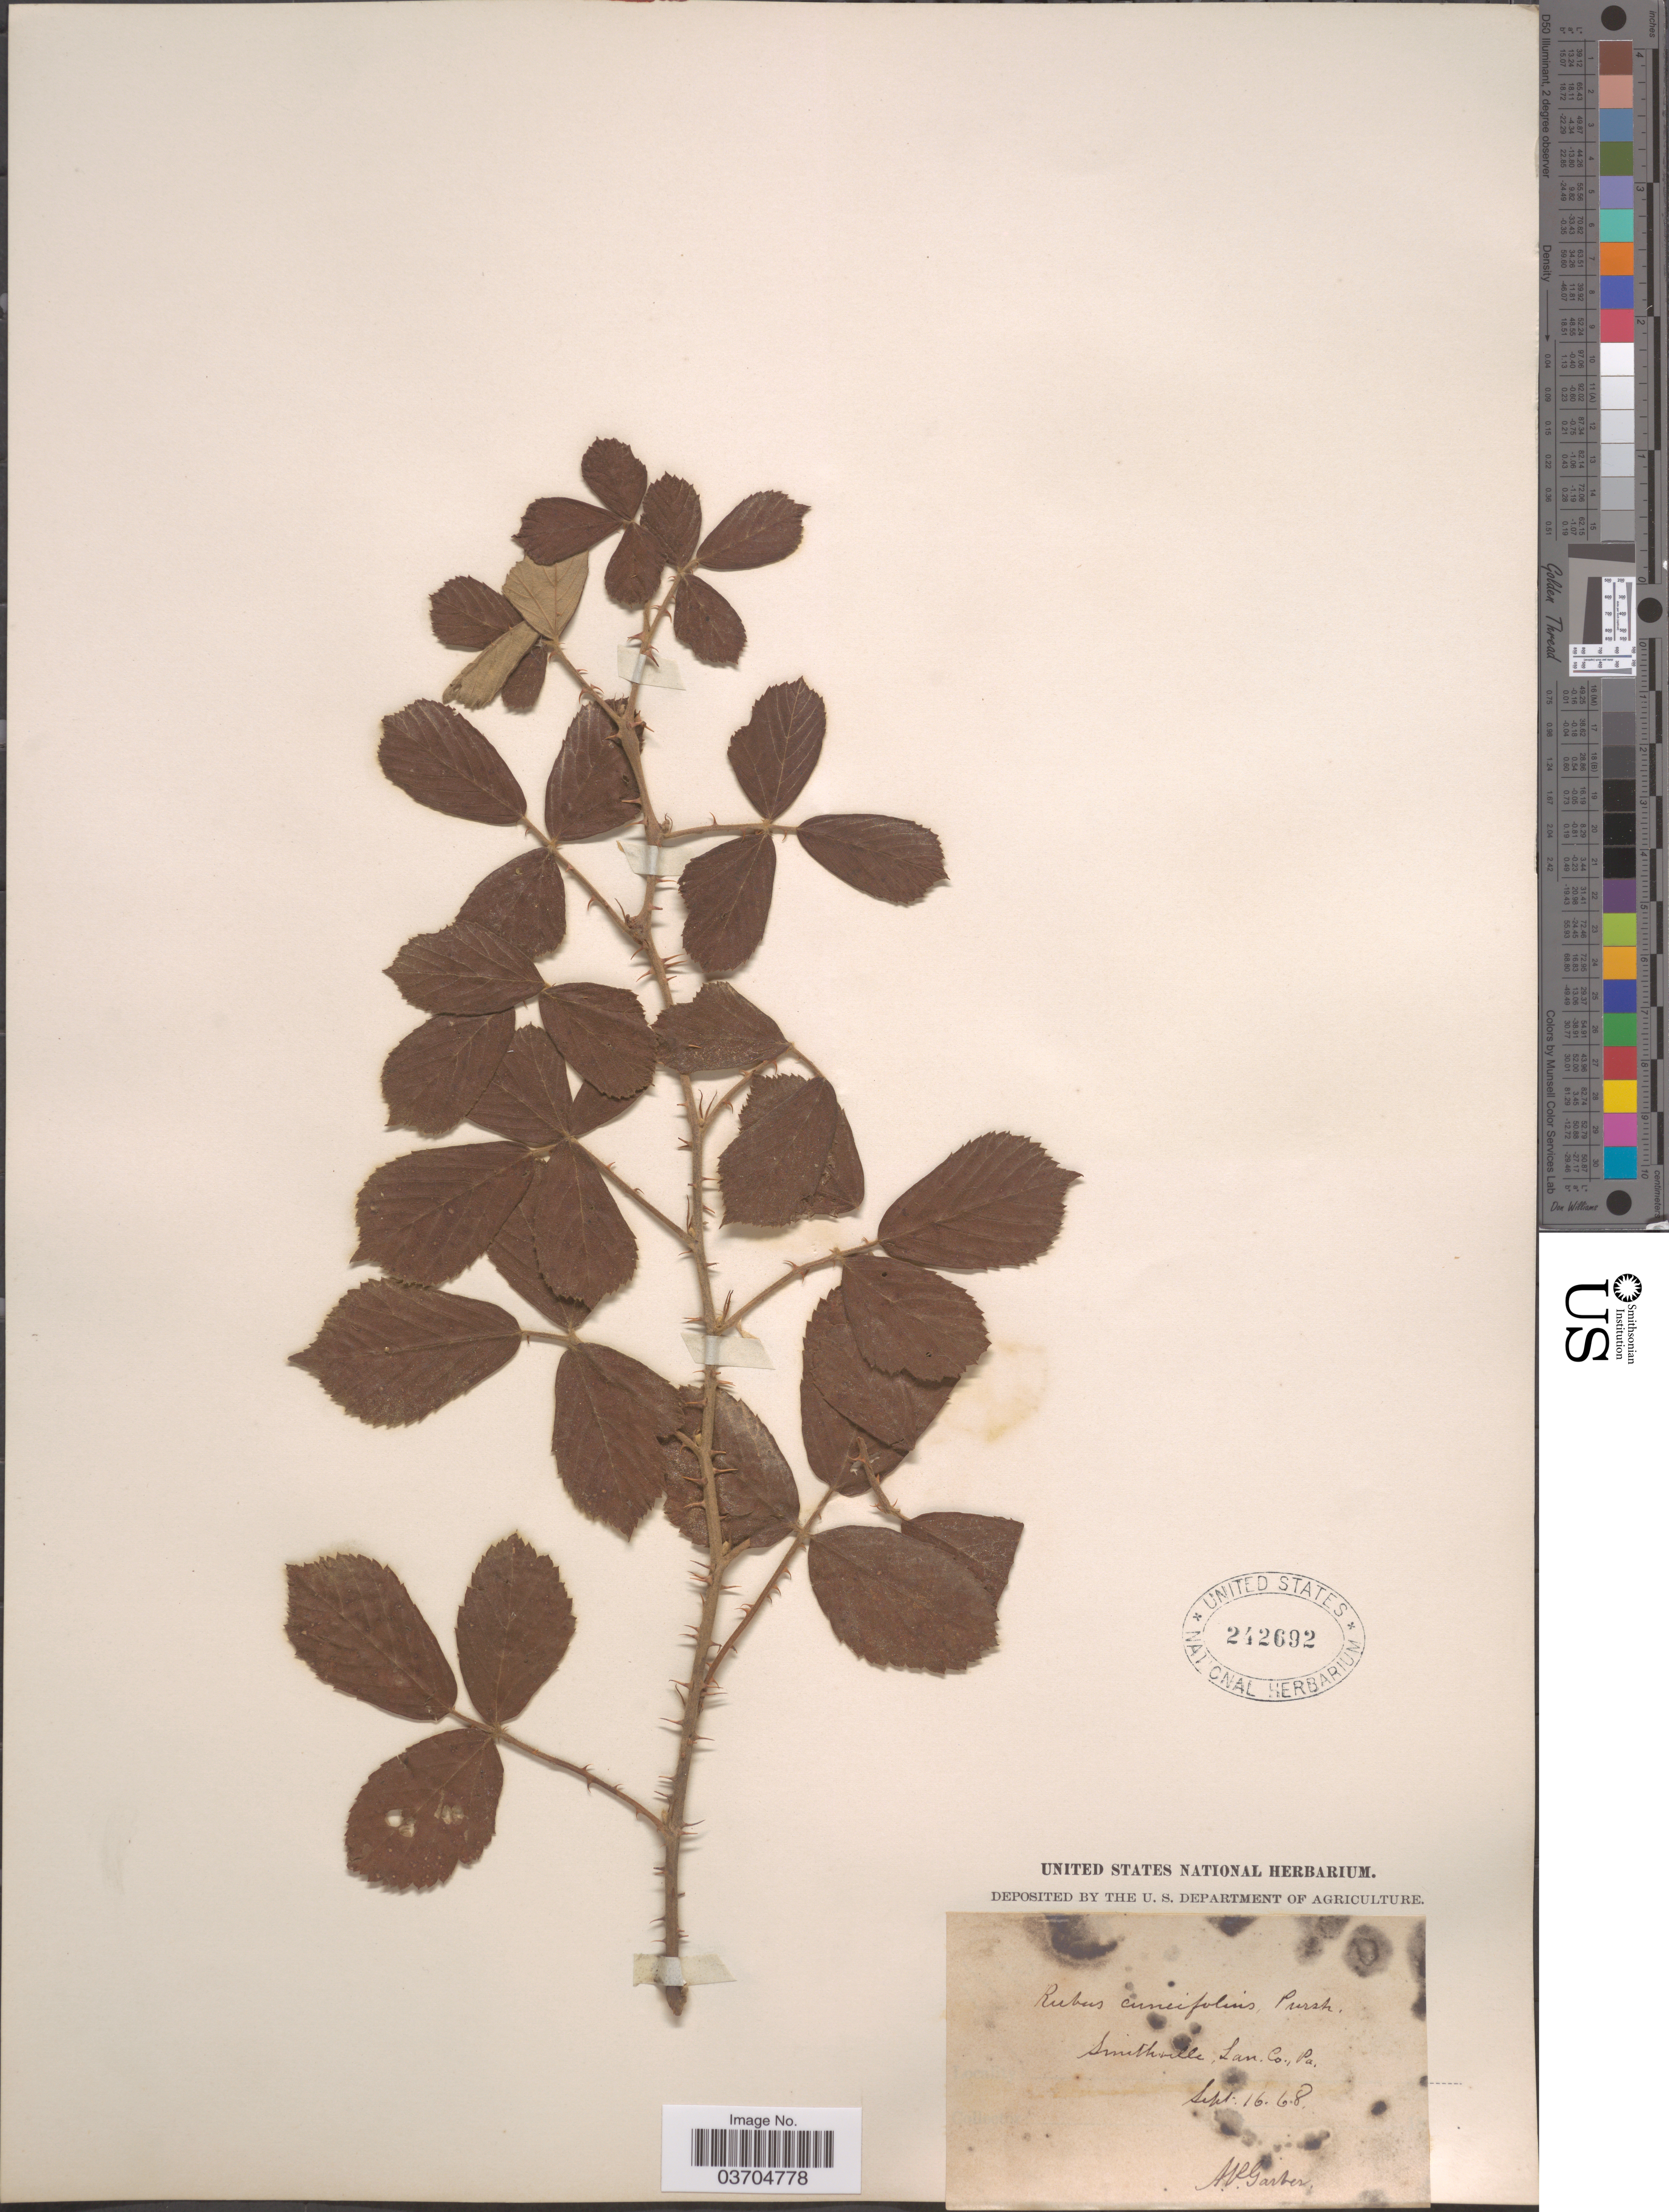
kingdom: Plantae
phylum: Tracheophyta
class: Magnoliopsida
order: Rosales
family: Rosaceae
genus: Rubus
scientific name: Rubus cuneifolius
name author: Pursh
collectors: A. P. Garber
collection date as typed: Transcribed d/m/y: 16/9/68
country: United States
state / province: Pennsylvania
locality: Smithville, Lan. Co.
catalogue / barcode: US 242692